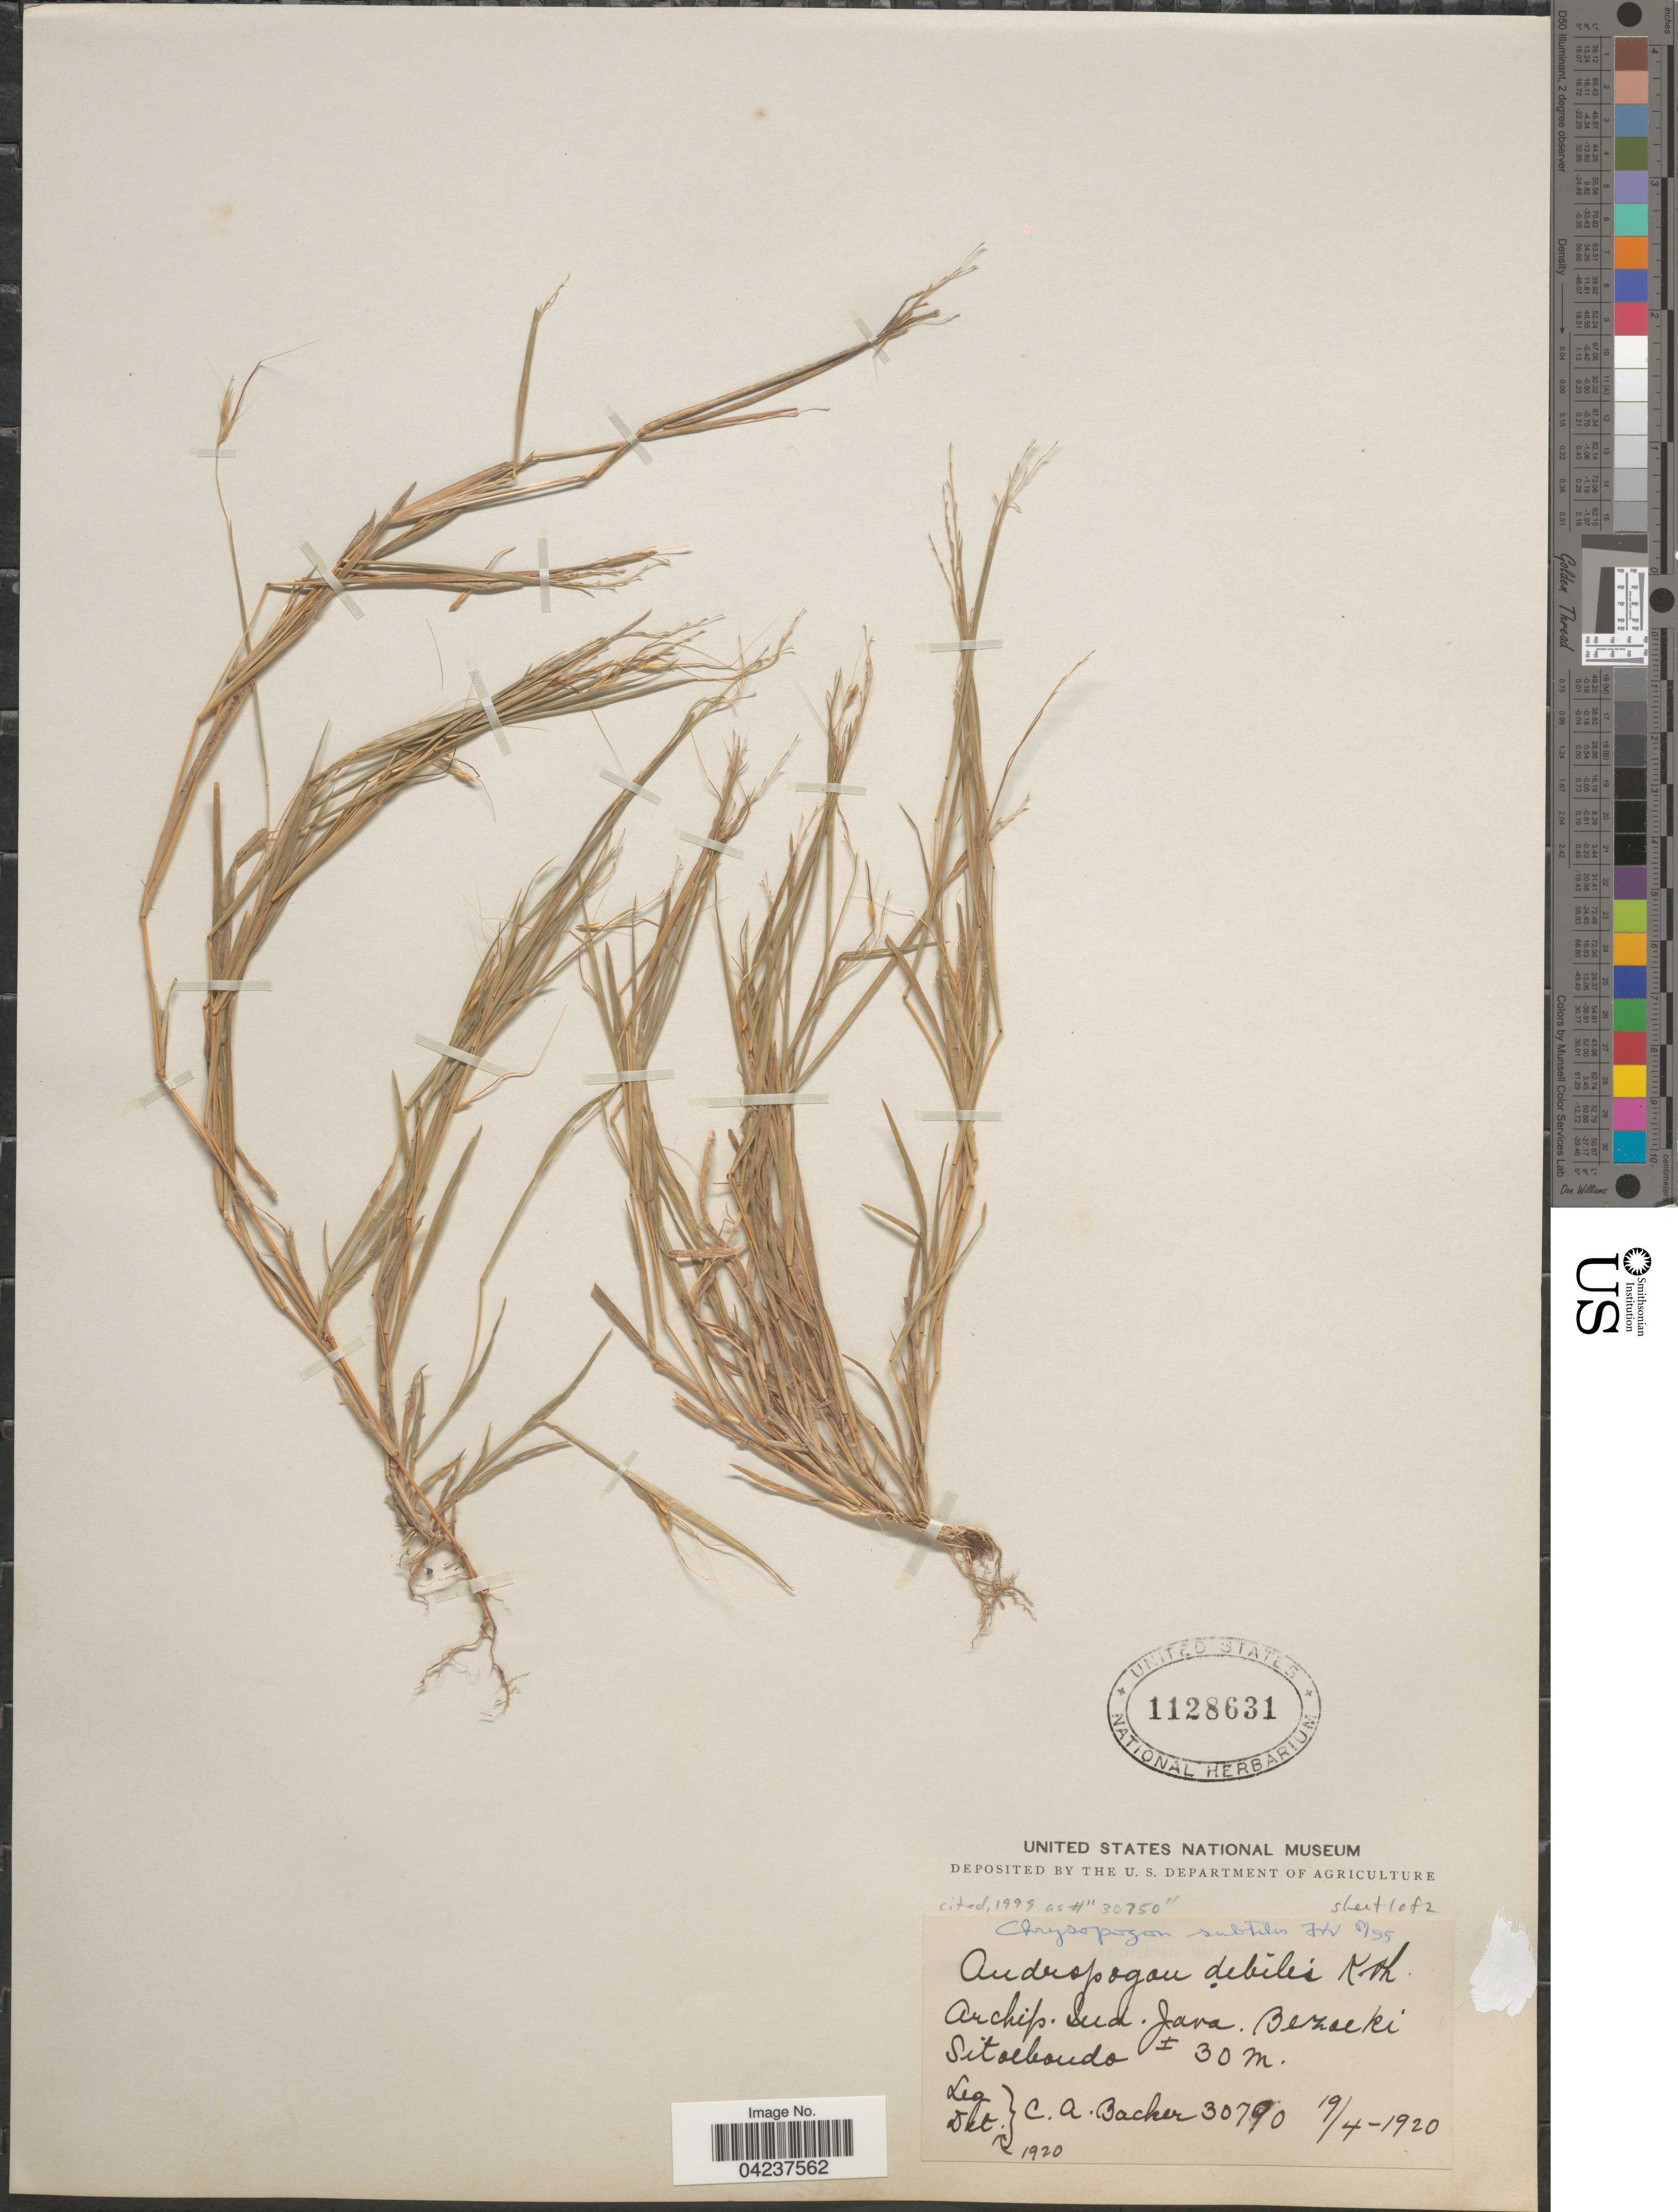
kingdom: Plantae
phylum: Tracheophyta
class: Liliopsida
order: Poales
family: Poaceae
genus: Chrysopogon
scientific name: Chrysopogon subtilis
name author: (Steud.) Miq.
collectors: C. A. Backer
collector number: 30790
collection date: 1920-04-19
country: Indonesia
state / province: Java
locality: Archip. Ind. Java. Bezoeki. Sitoebondo.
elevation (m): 30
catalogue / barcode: US 1128631